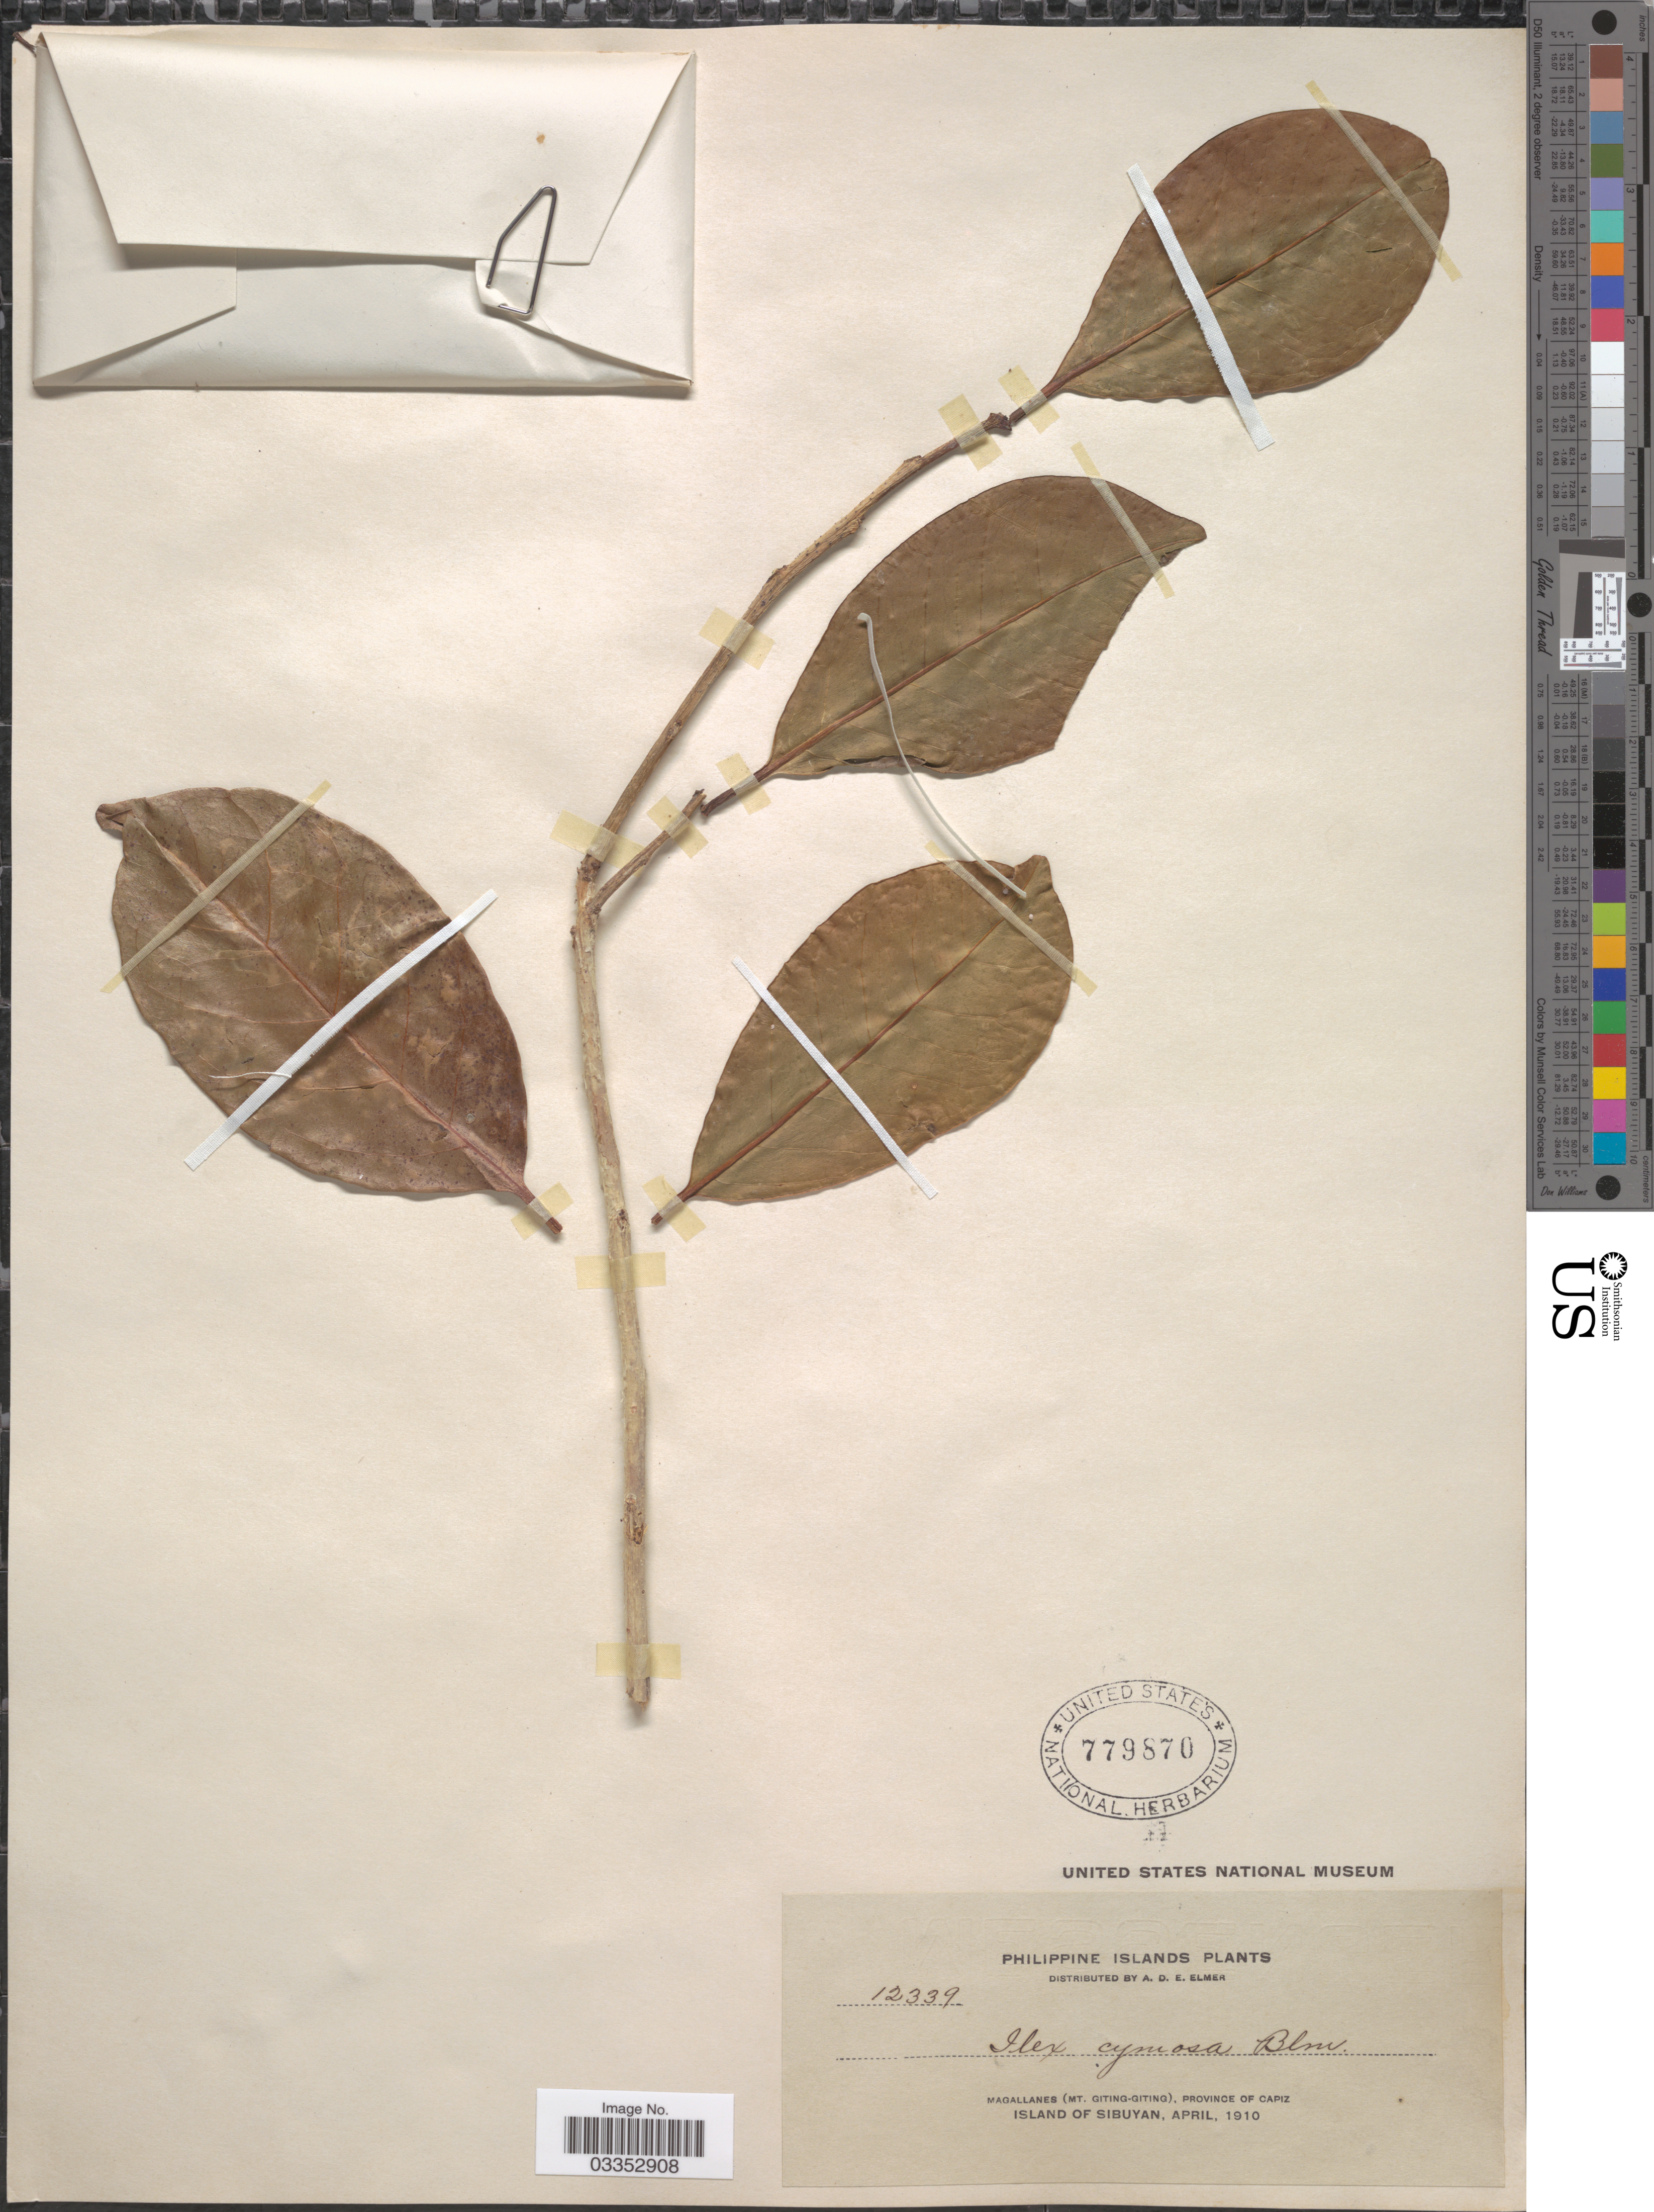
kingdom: Plantae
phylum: Tracheophyta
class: Magnoliopsida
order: Aquifoliales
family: Aquifoliaceae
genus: Ilex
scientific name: Ilex cymosa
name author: Blume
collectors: A. D. E. Elmer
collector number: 12339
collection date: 1910-04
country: Philippines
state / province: Western Visayas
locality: Magallanes (Mt. Giting-Giting), Province of Capiz, Island of Sibuyan.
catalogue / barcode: US 779870